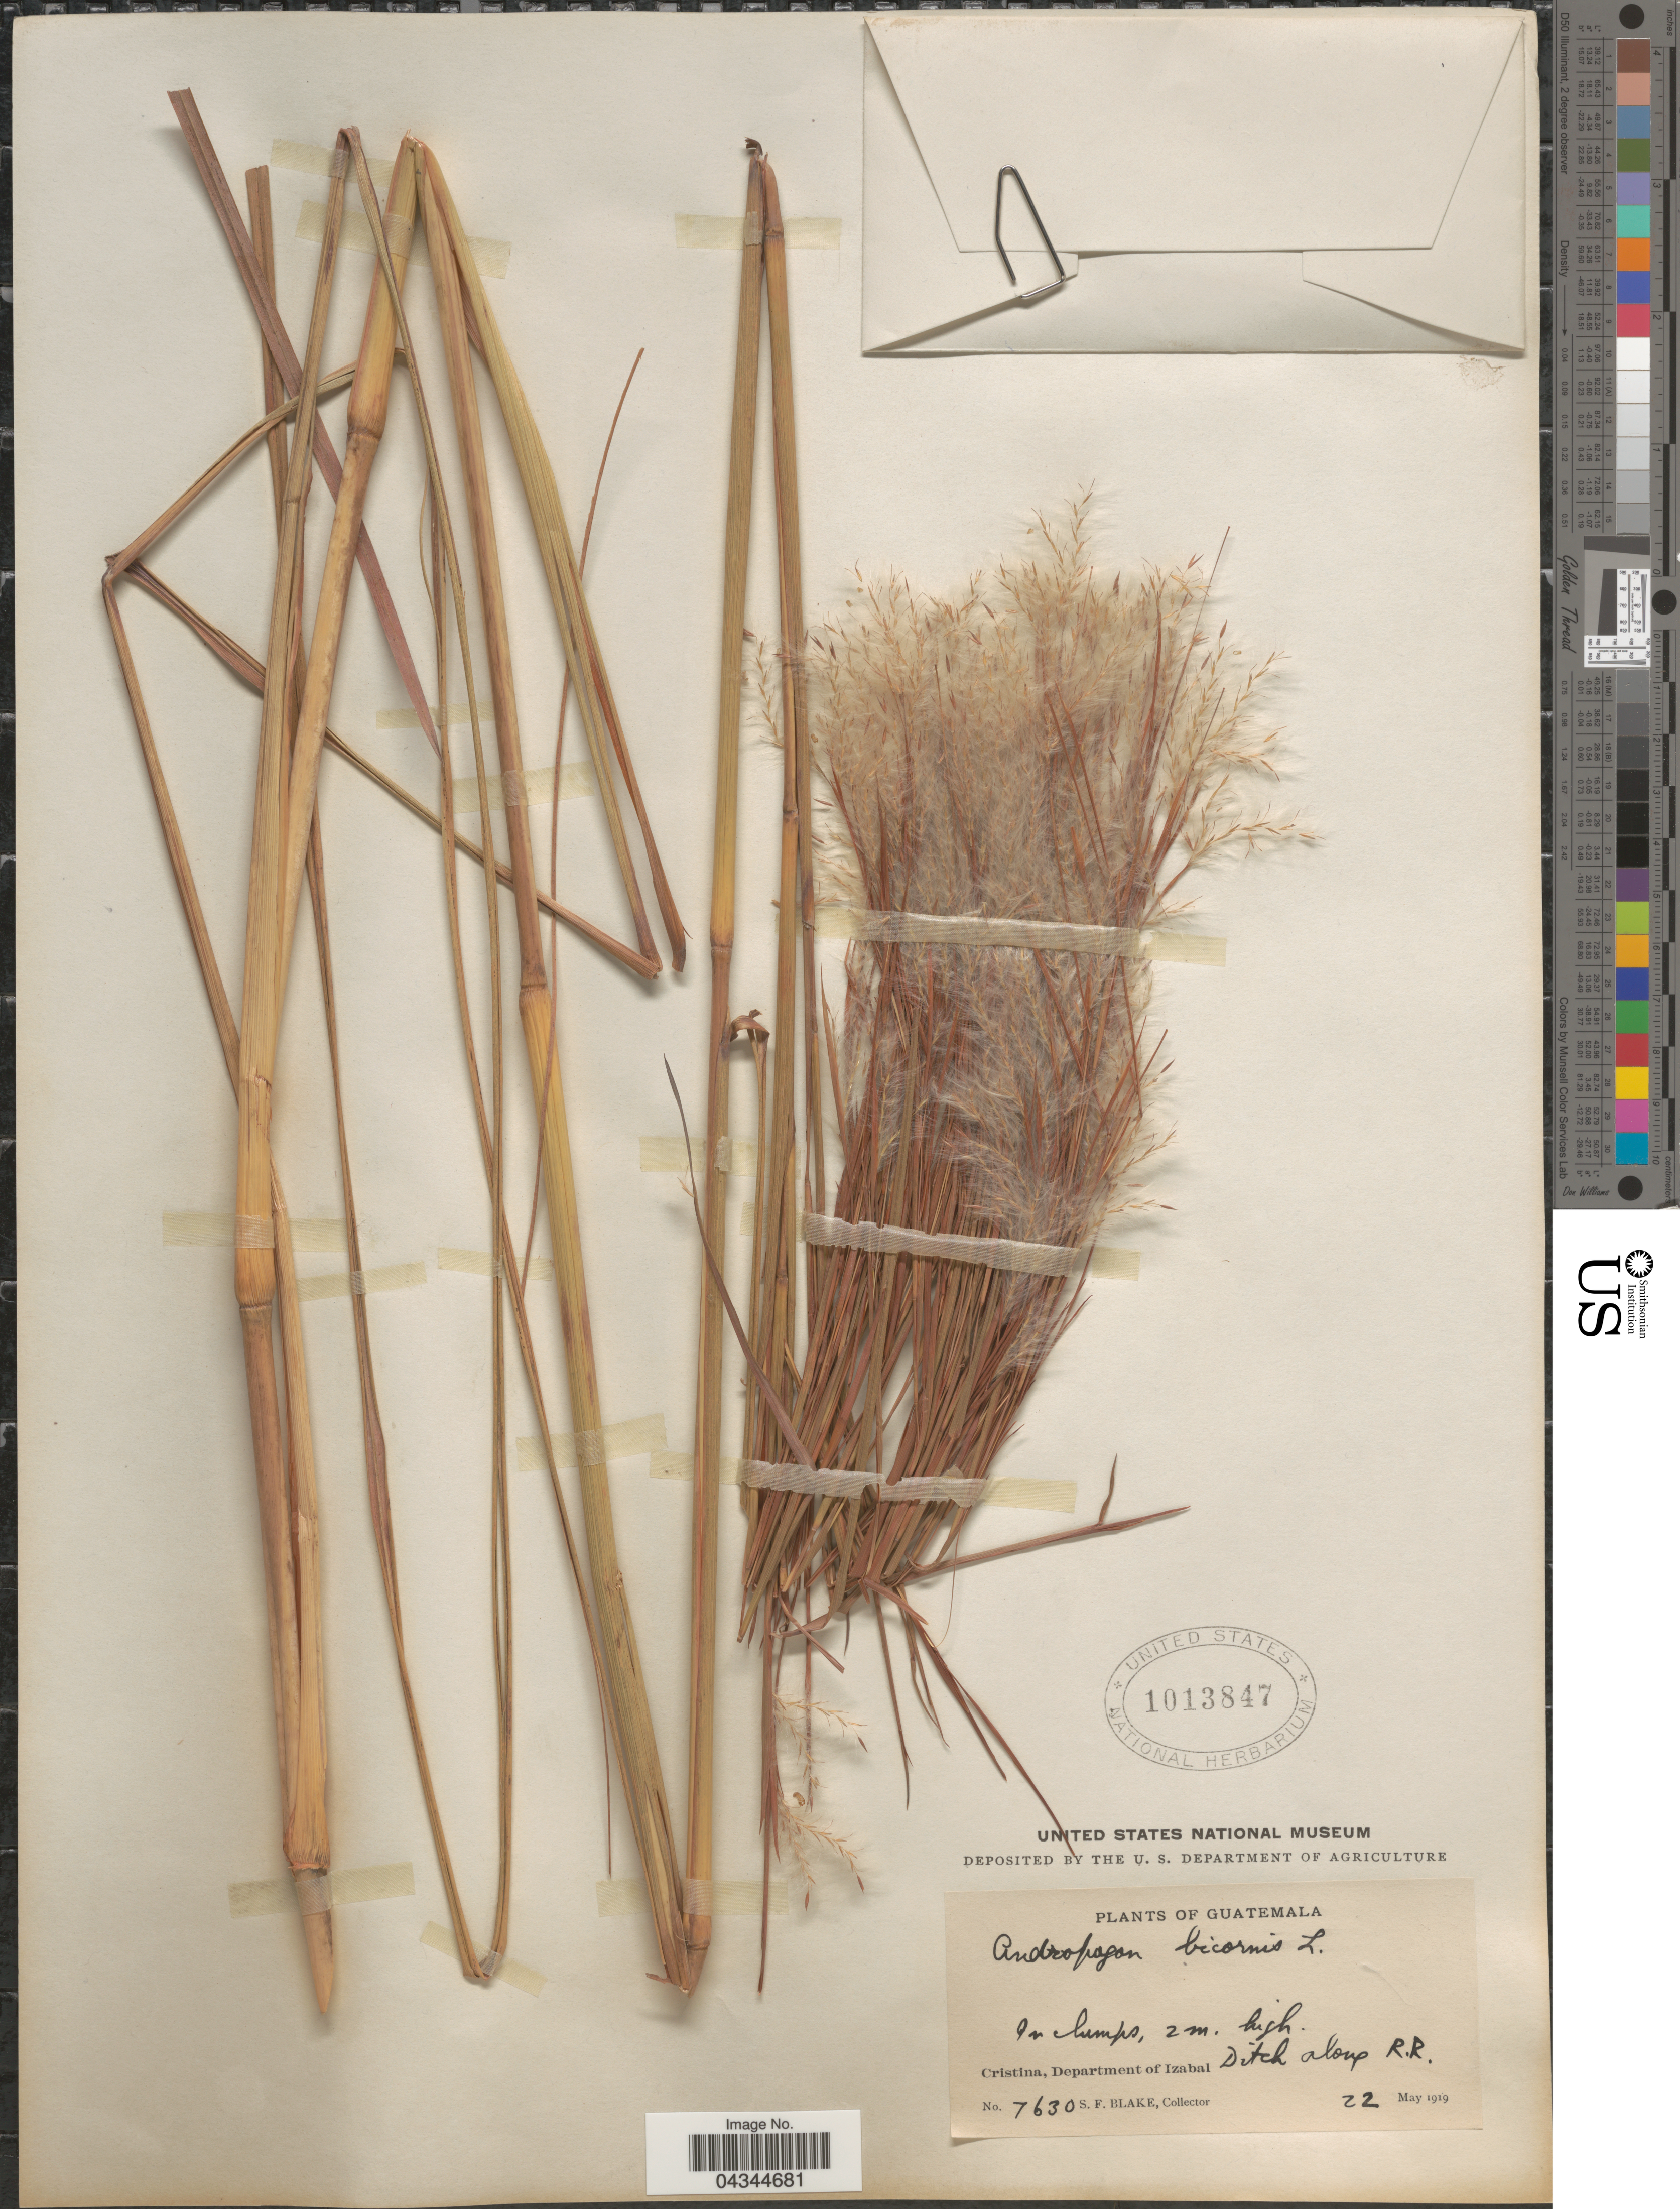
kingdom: Plantae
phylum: Tracheophyta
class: Liliopsida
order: Poales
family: Poaceae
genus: Andropogon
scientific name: Andropogon bicornis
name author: L.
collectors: S. Blake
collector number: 7630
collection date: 1919-05-22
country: Guatemala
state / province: Izabal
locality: Cristina, Department of Izabal. Ditch along R.R.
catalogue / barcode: US 1013847